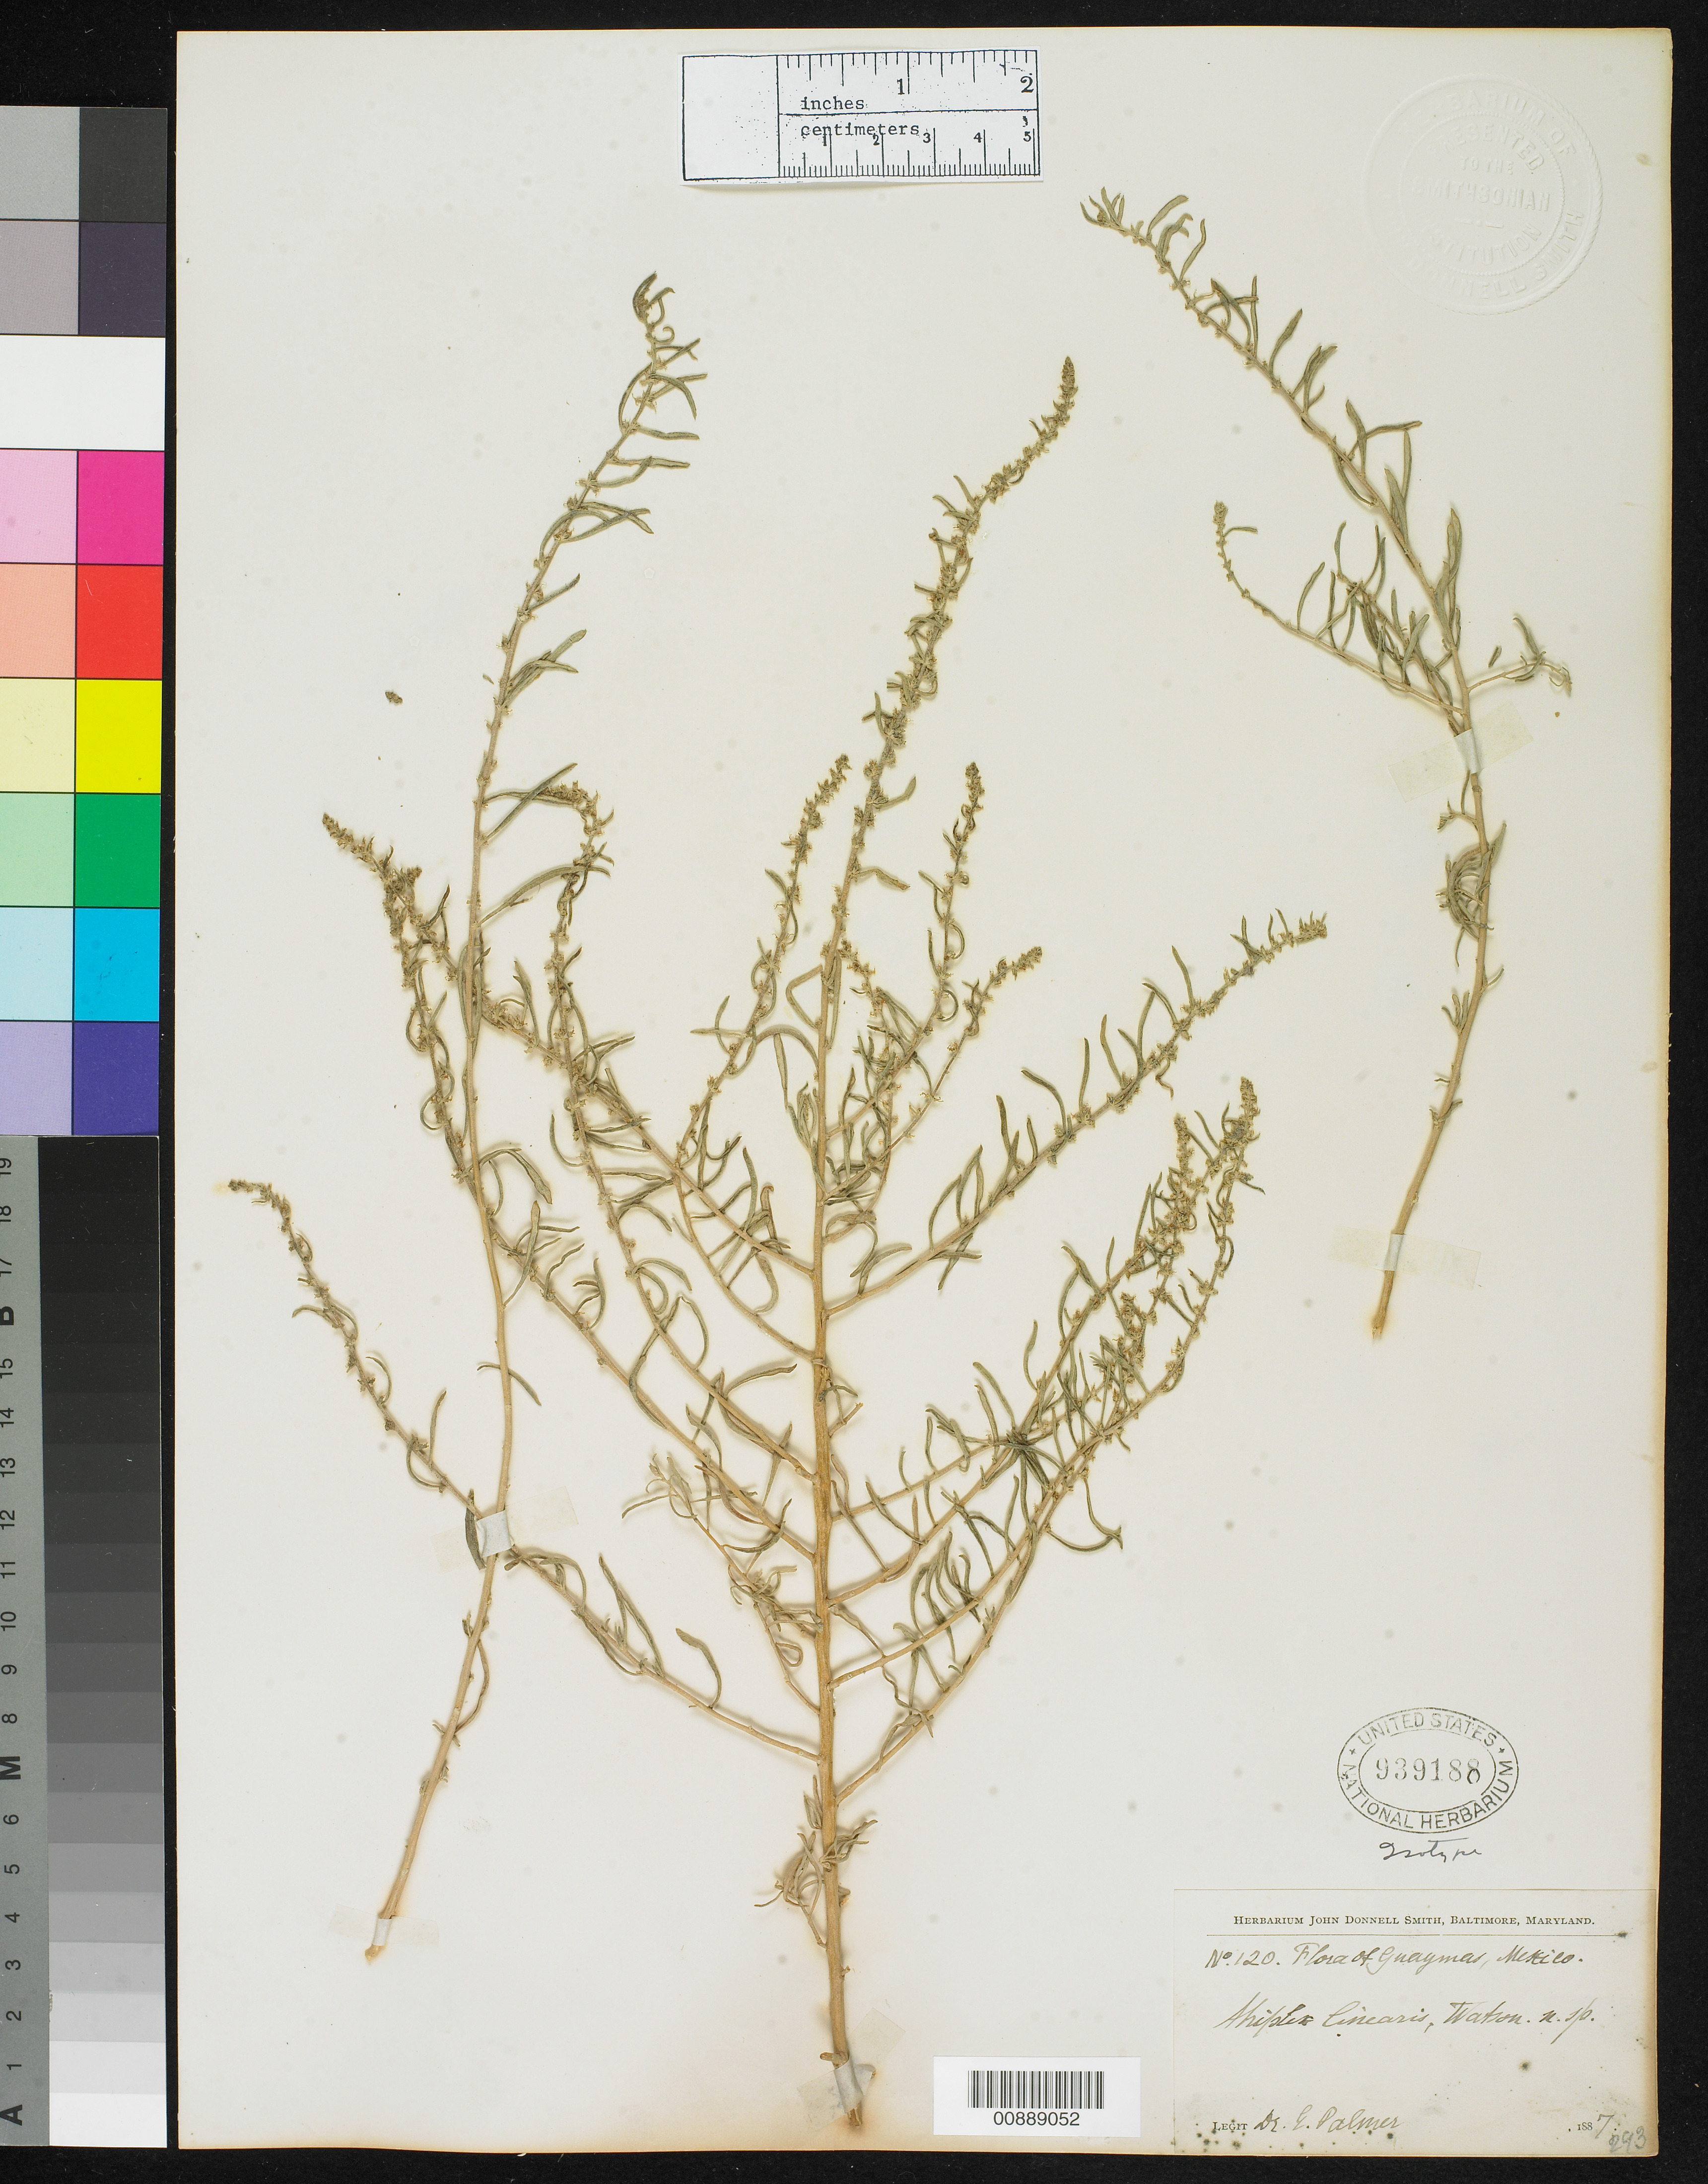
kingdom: Plantae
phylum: Tracheophyta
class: Magnoliopsida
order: Caryophyllales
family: Amaranthaceae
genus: Atriplex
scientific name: Atriplex linearis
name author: S. Watson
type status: Isosyntype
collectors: E. Palmer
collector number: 120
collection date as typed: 1887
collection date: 1887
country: Mexico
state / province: Sonora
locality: Guaymas.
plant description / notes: Lectotype is Palmer 235, designated by G.D. Brown, Amer. Midl. Nat. 55: 210 (1956).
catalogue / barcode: US 939188